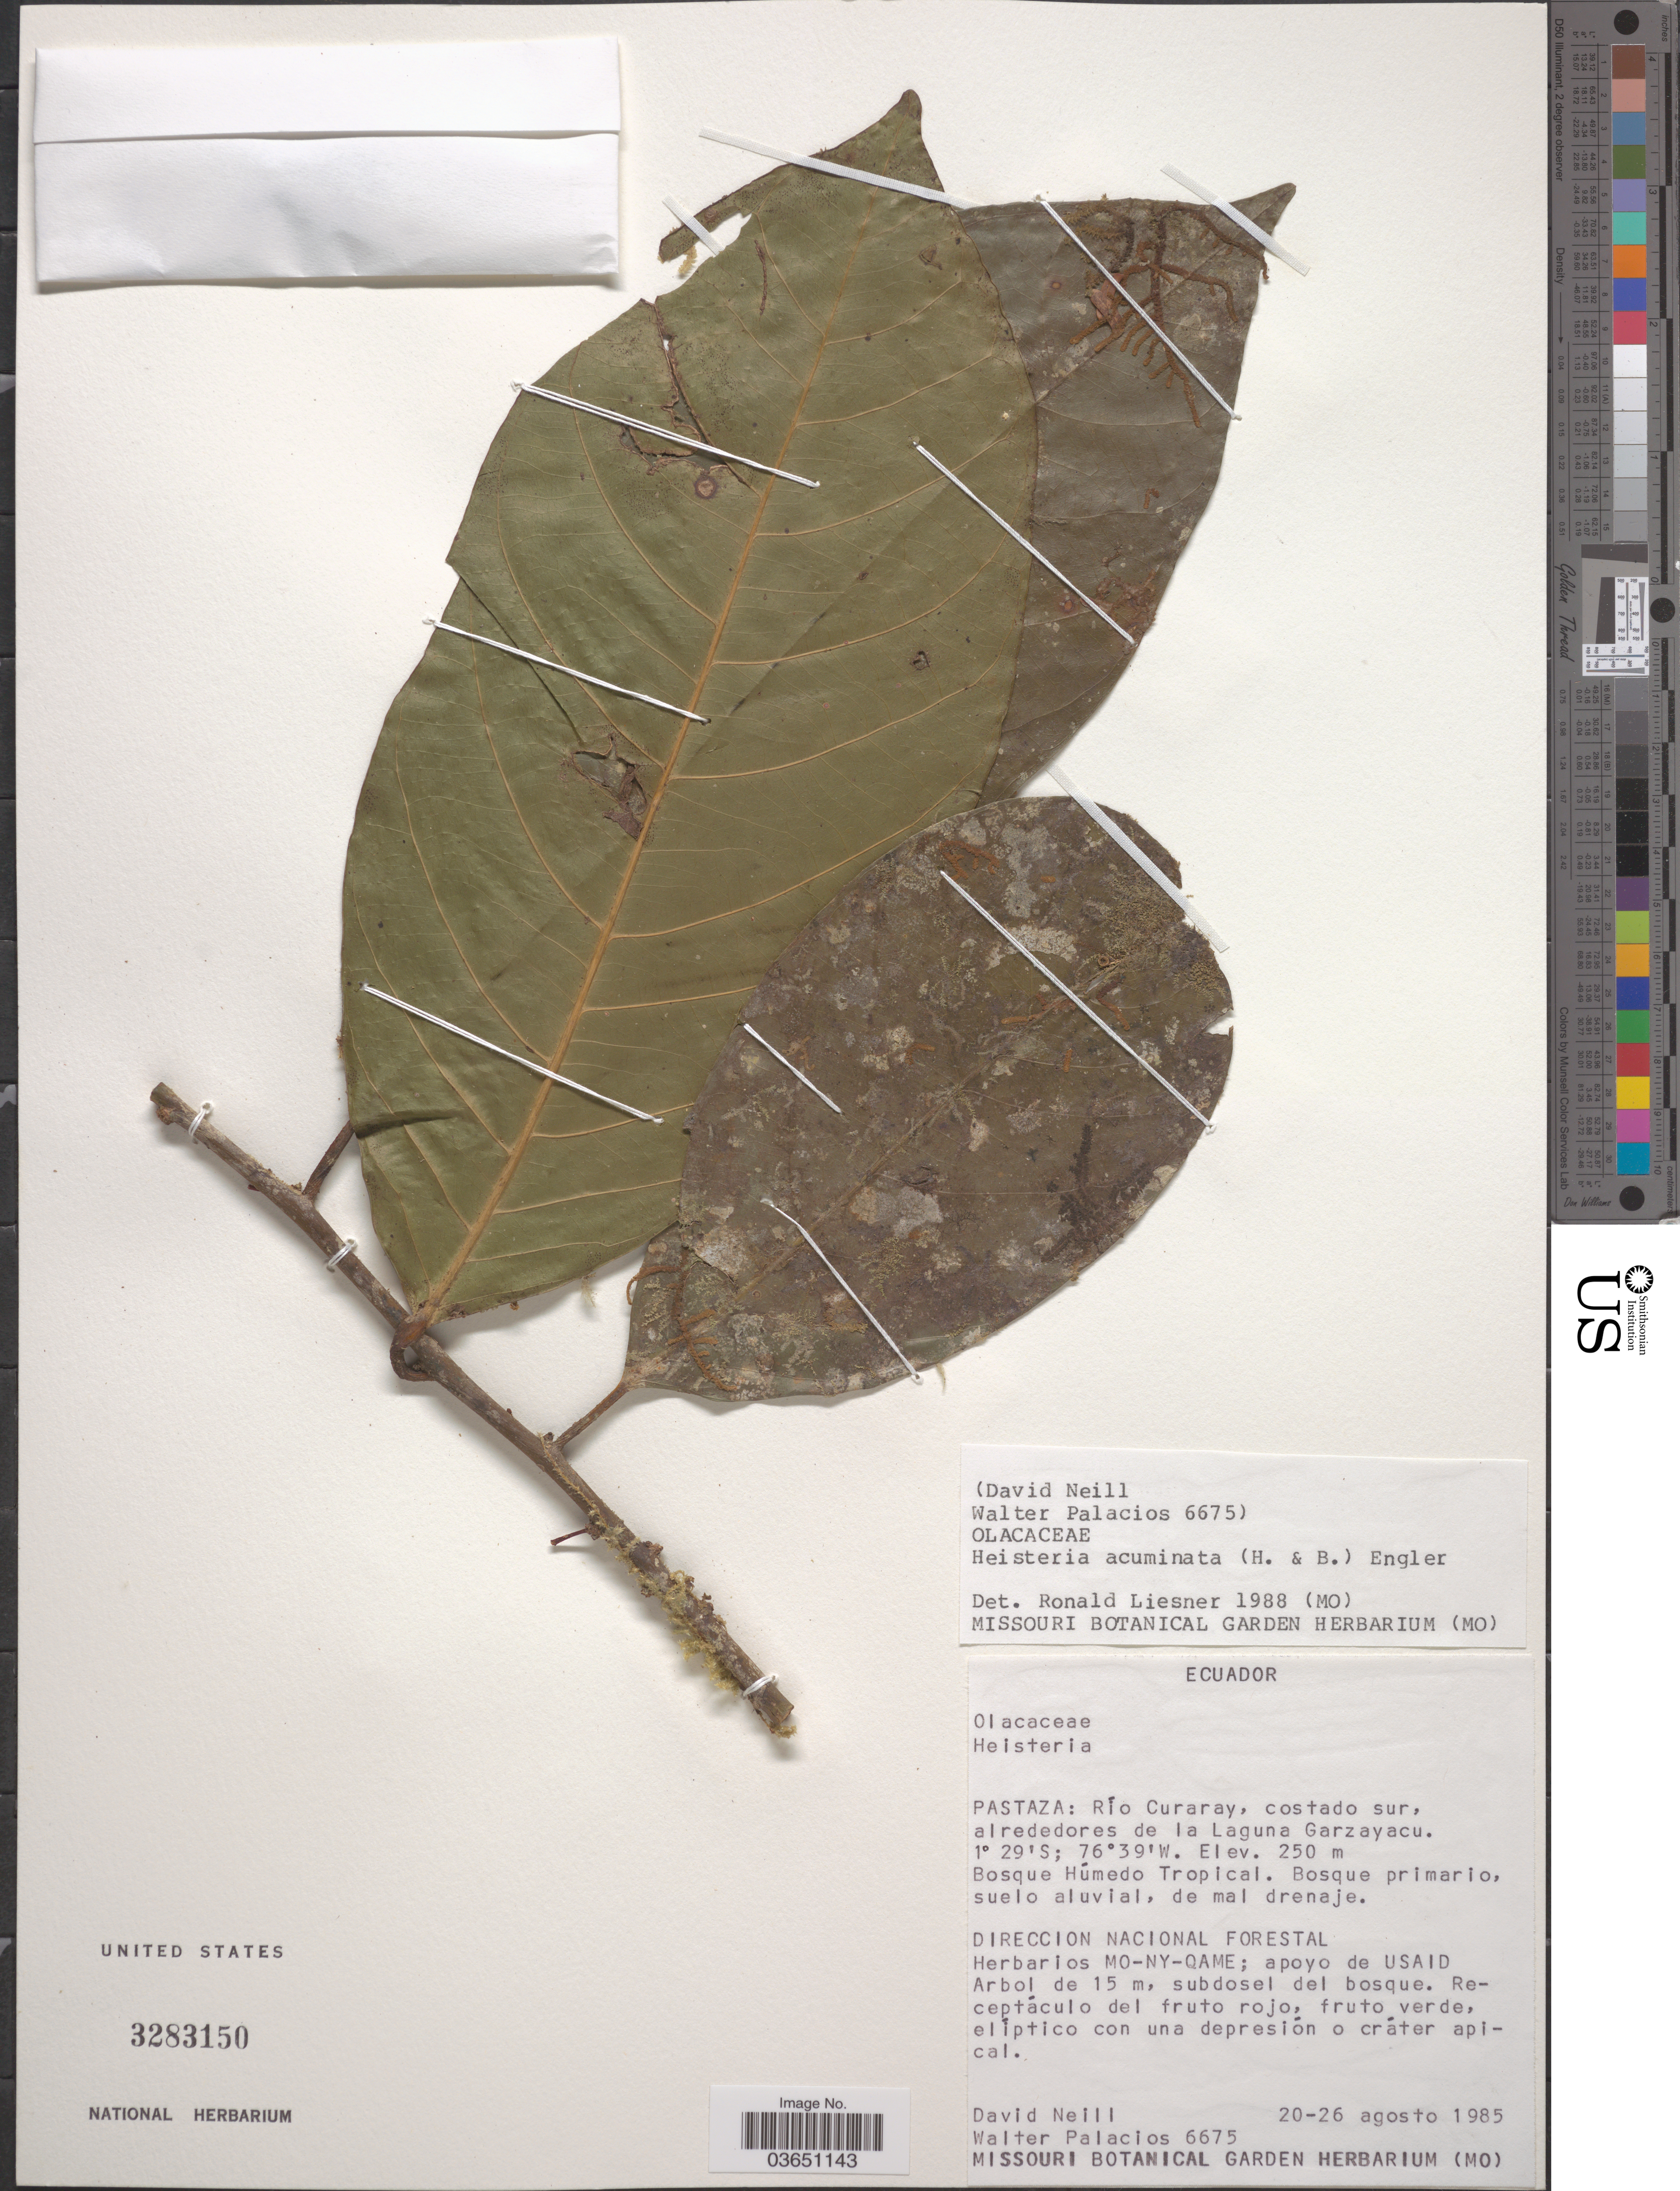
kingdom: Plantae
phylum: Tracheophyta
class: Magnoliopsida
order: Santalales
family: Erythropalaceae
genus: Heisteria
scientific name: Heisteria acuminata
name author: (Humb. & Bonpl.) Engl.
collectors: D. Neill & W. Palacios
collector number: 6675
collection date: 1985-08-20/1985-08-26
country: Ecuador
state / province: Pastaza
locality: Río Curaray, costado sur, alrededores de la Laguna Garzayacu. Bosque Húmedo Tropical.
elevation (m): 250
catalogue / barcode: US 3283150